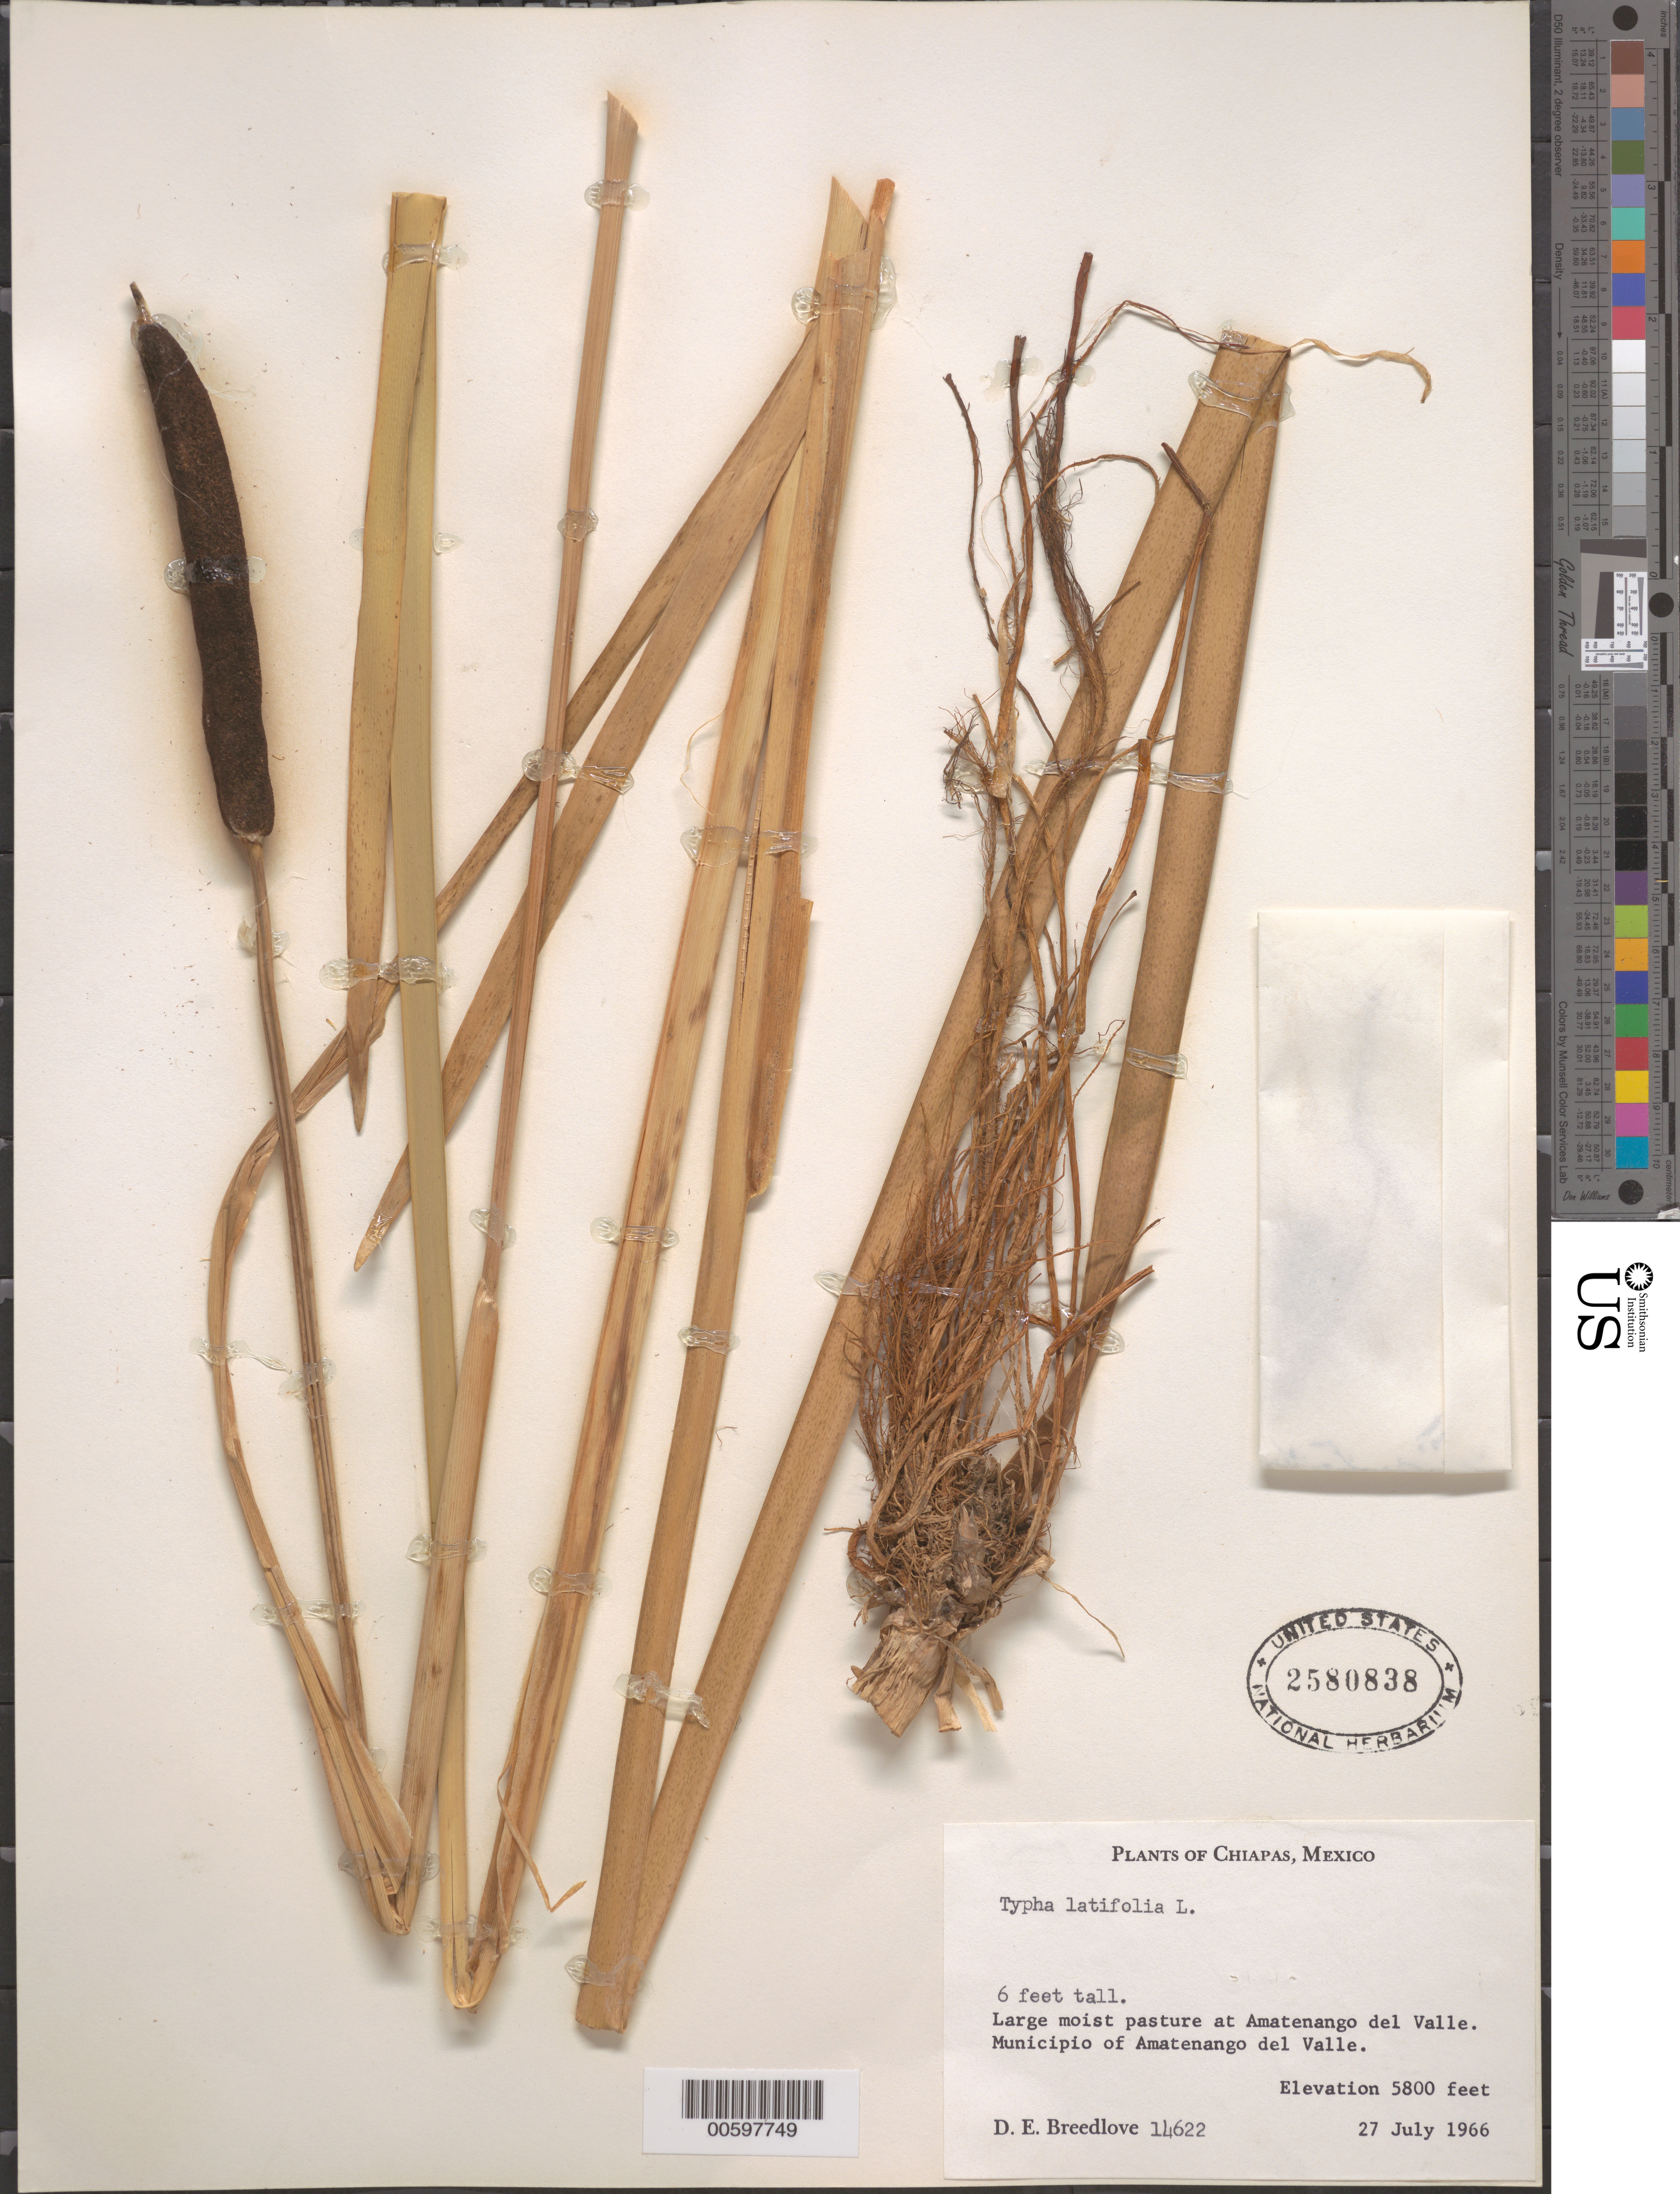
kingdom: Plantae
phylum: Tracheophyta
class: Liliopsida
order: Poales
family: Typhaceae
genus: Typha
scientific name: Typha latifolia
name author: L.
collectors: D. E. Breedlove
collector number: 14622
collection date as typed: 27 Jul 1966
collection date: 1966-07-27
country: Mexico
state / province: Chiapas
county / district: Amatenango del Valle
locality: Amatenango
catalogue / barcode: US 2580838